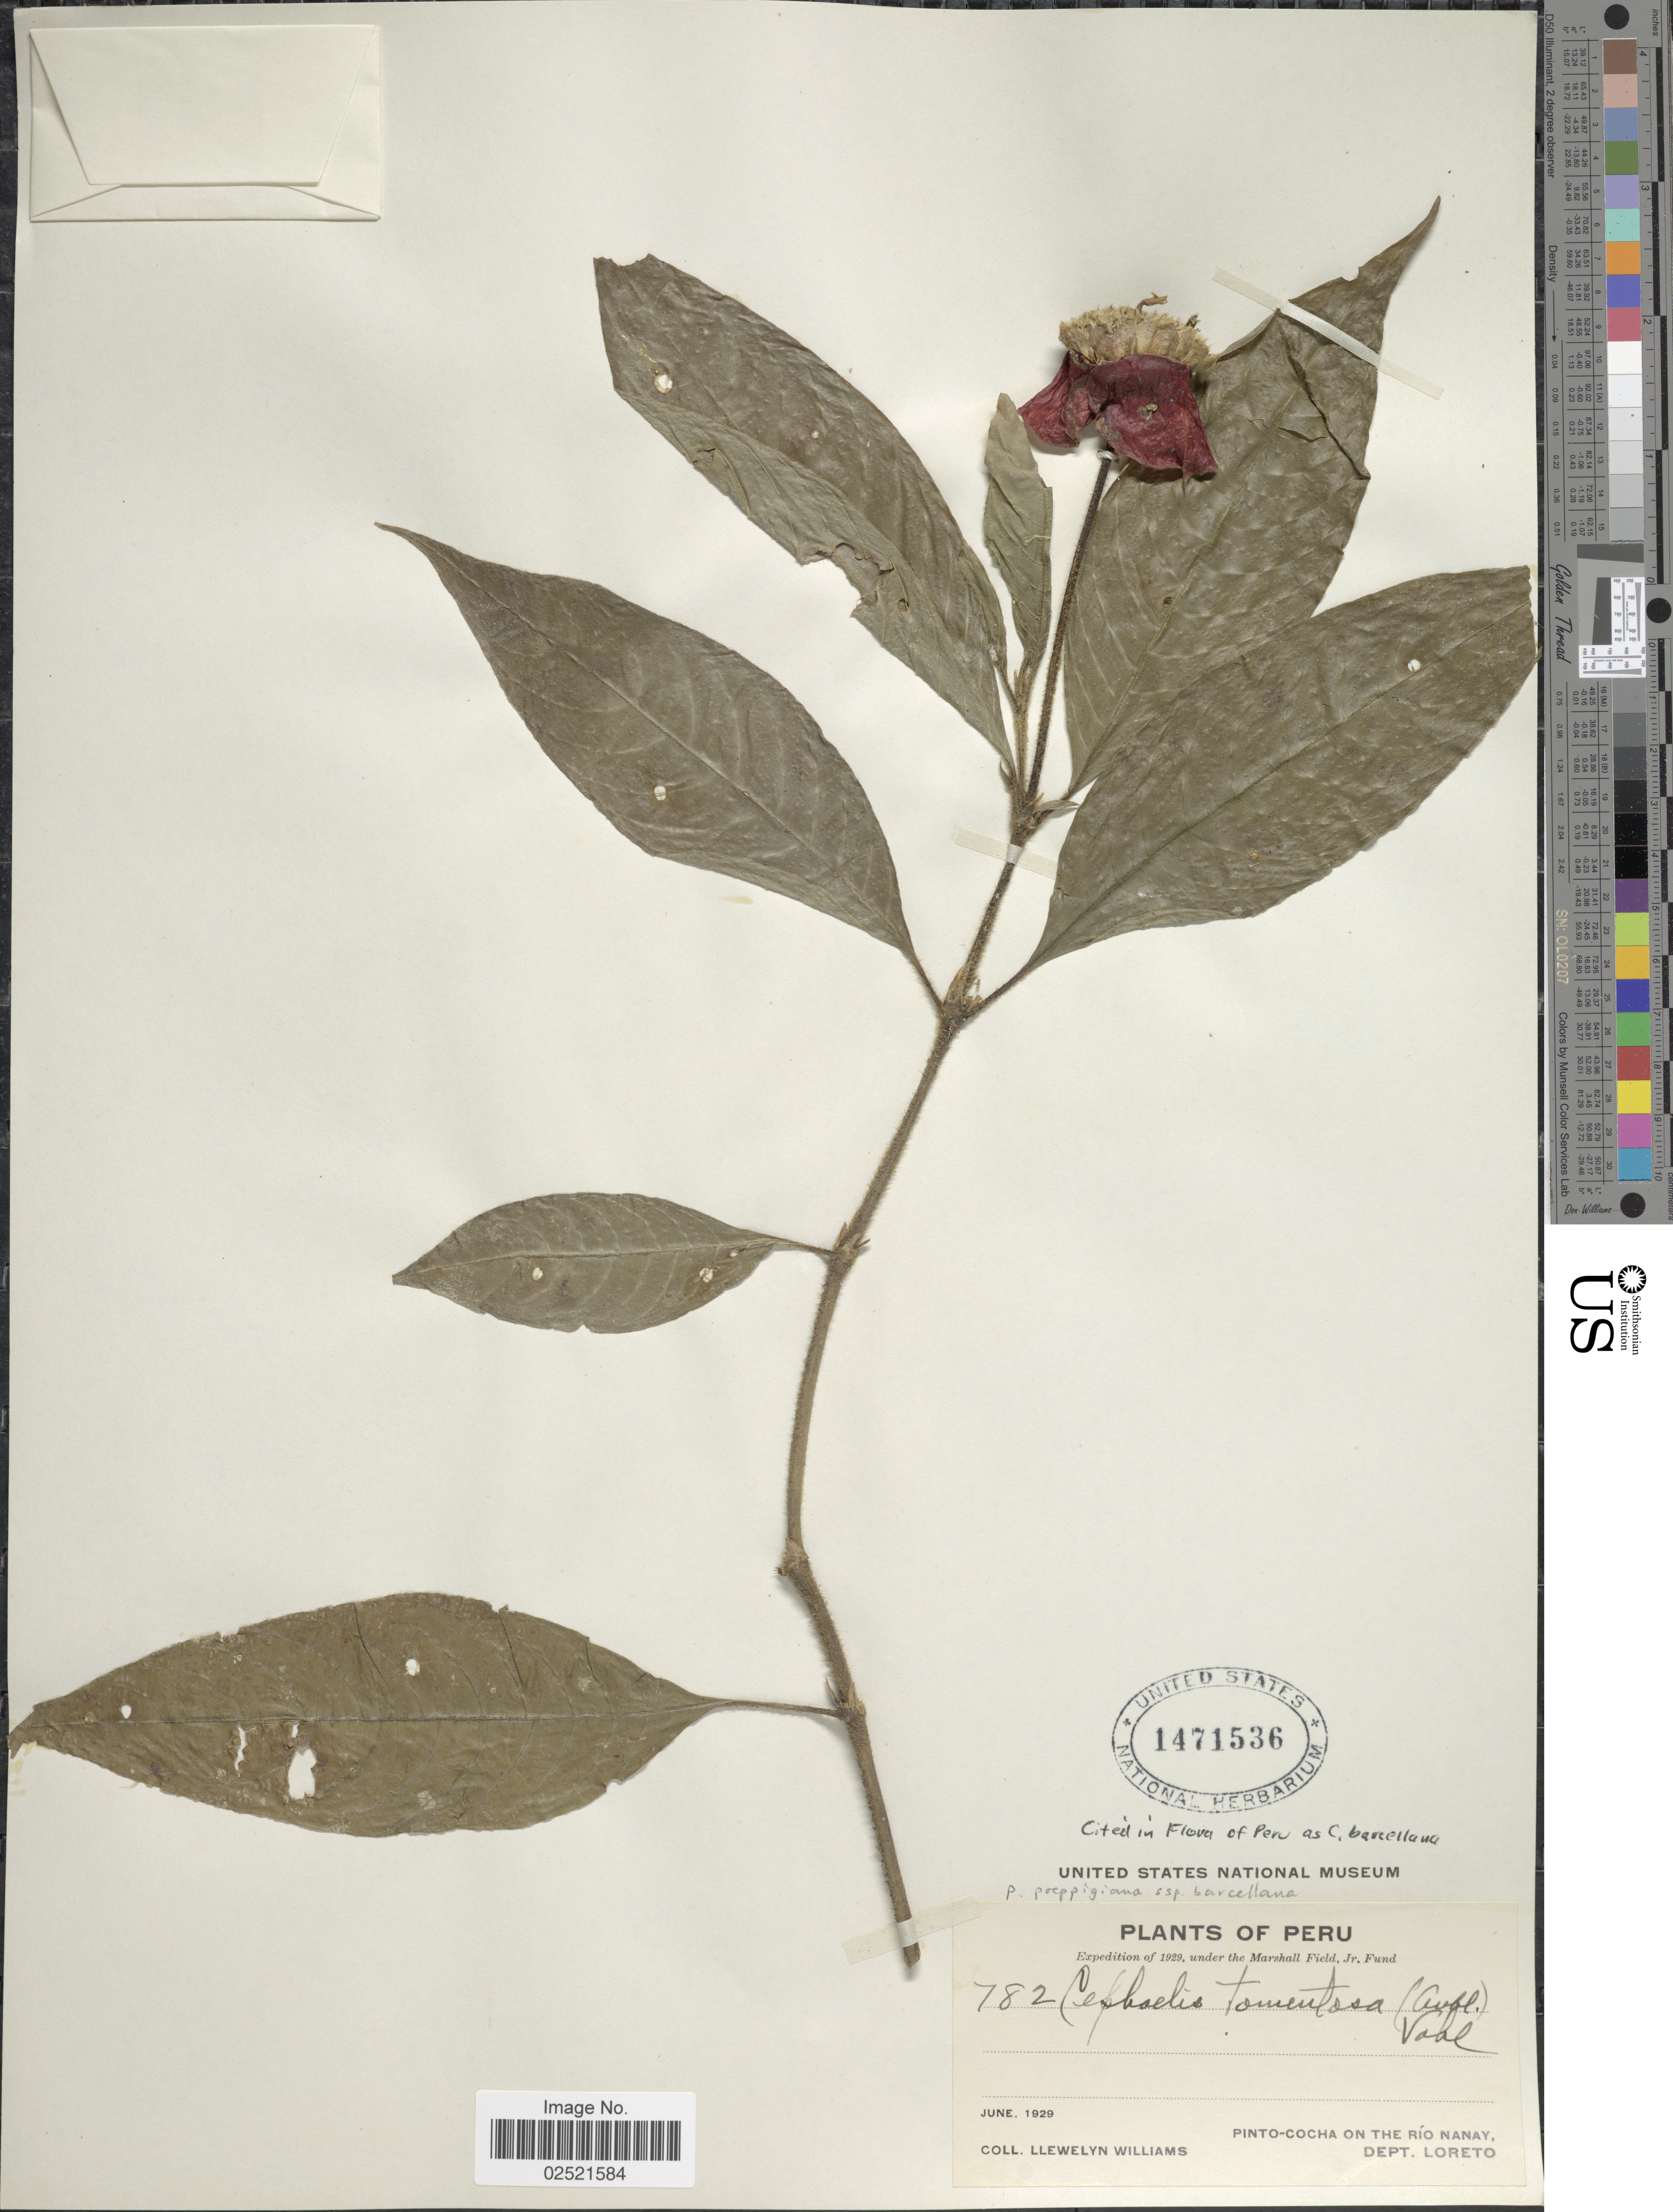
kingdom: Plantae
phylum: Tracheophyta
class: Magnoliopsida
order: Gentianales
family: Rubiaceae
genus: Psychotria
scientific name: Psychotria poeppigiana subsp. barcellana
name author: (Müll. Arg.) Steyerm.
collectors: Ll. Williams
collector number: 782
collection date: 1929-06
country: Peru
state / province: Loreto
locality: Pinto-Cocha on the Rio Nanay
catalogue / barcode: US 1471536